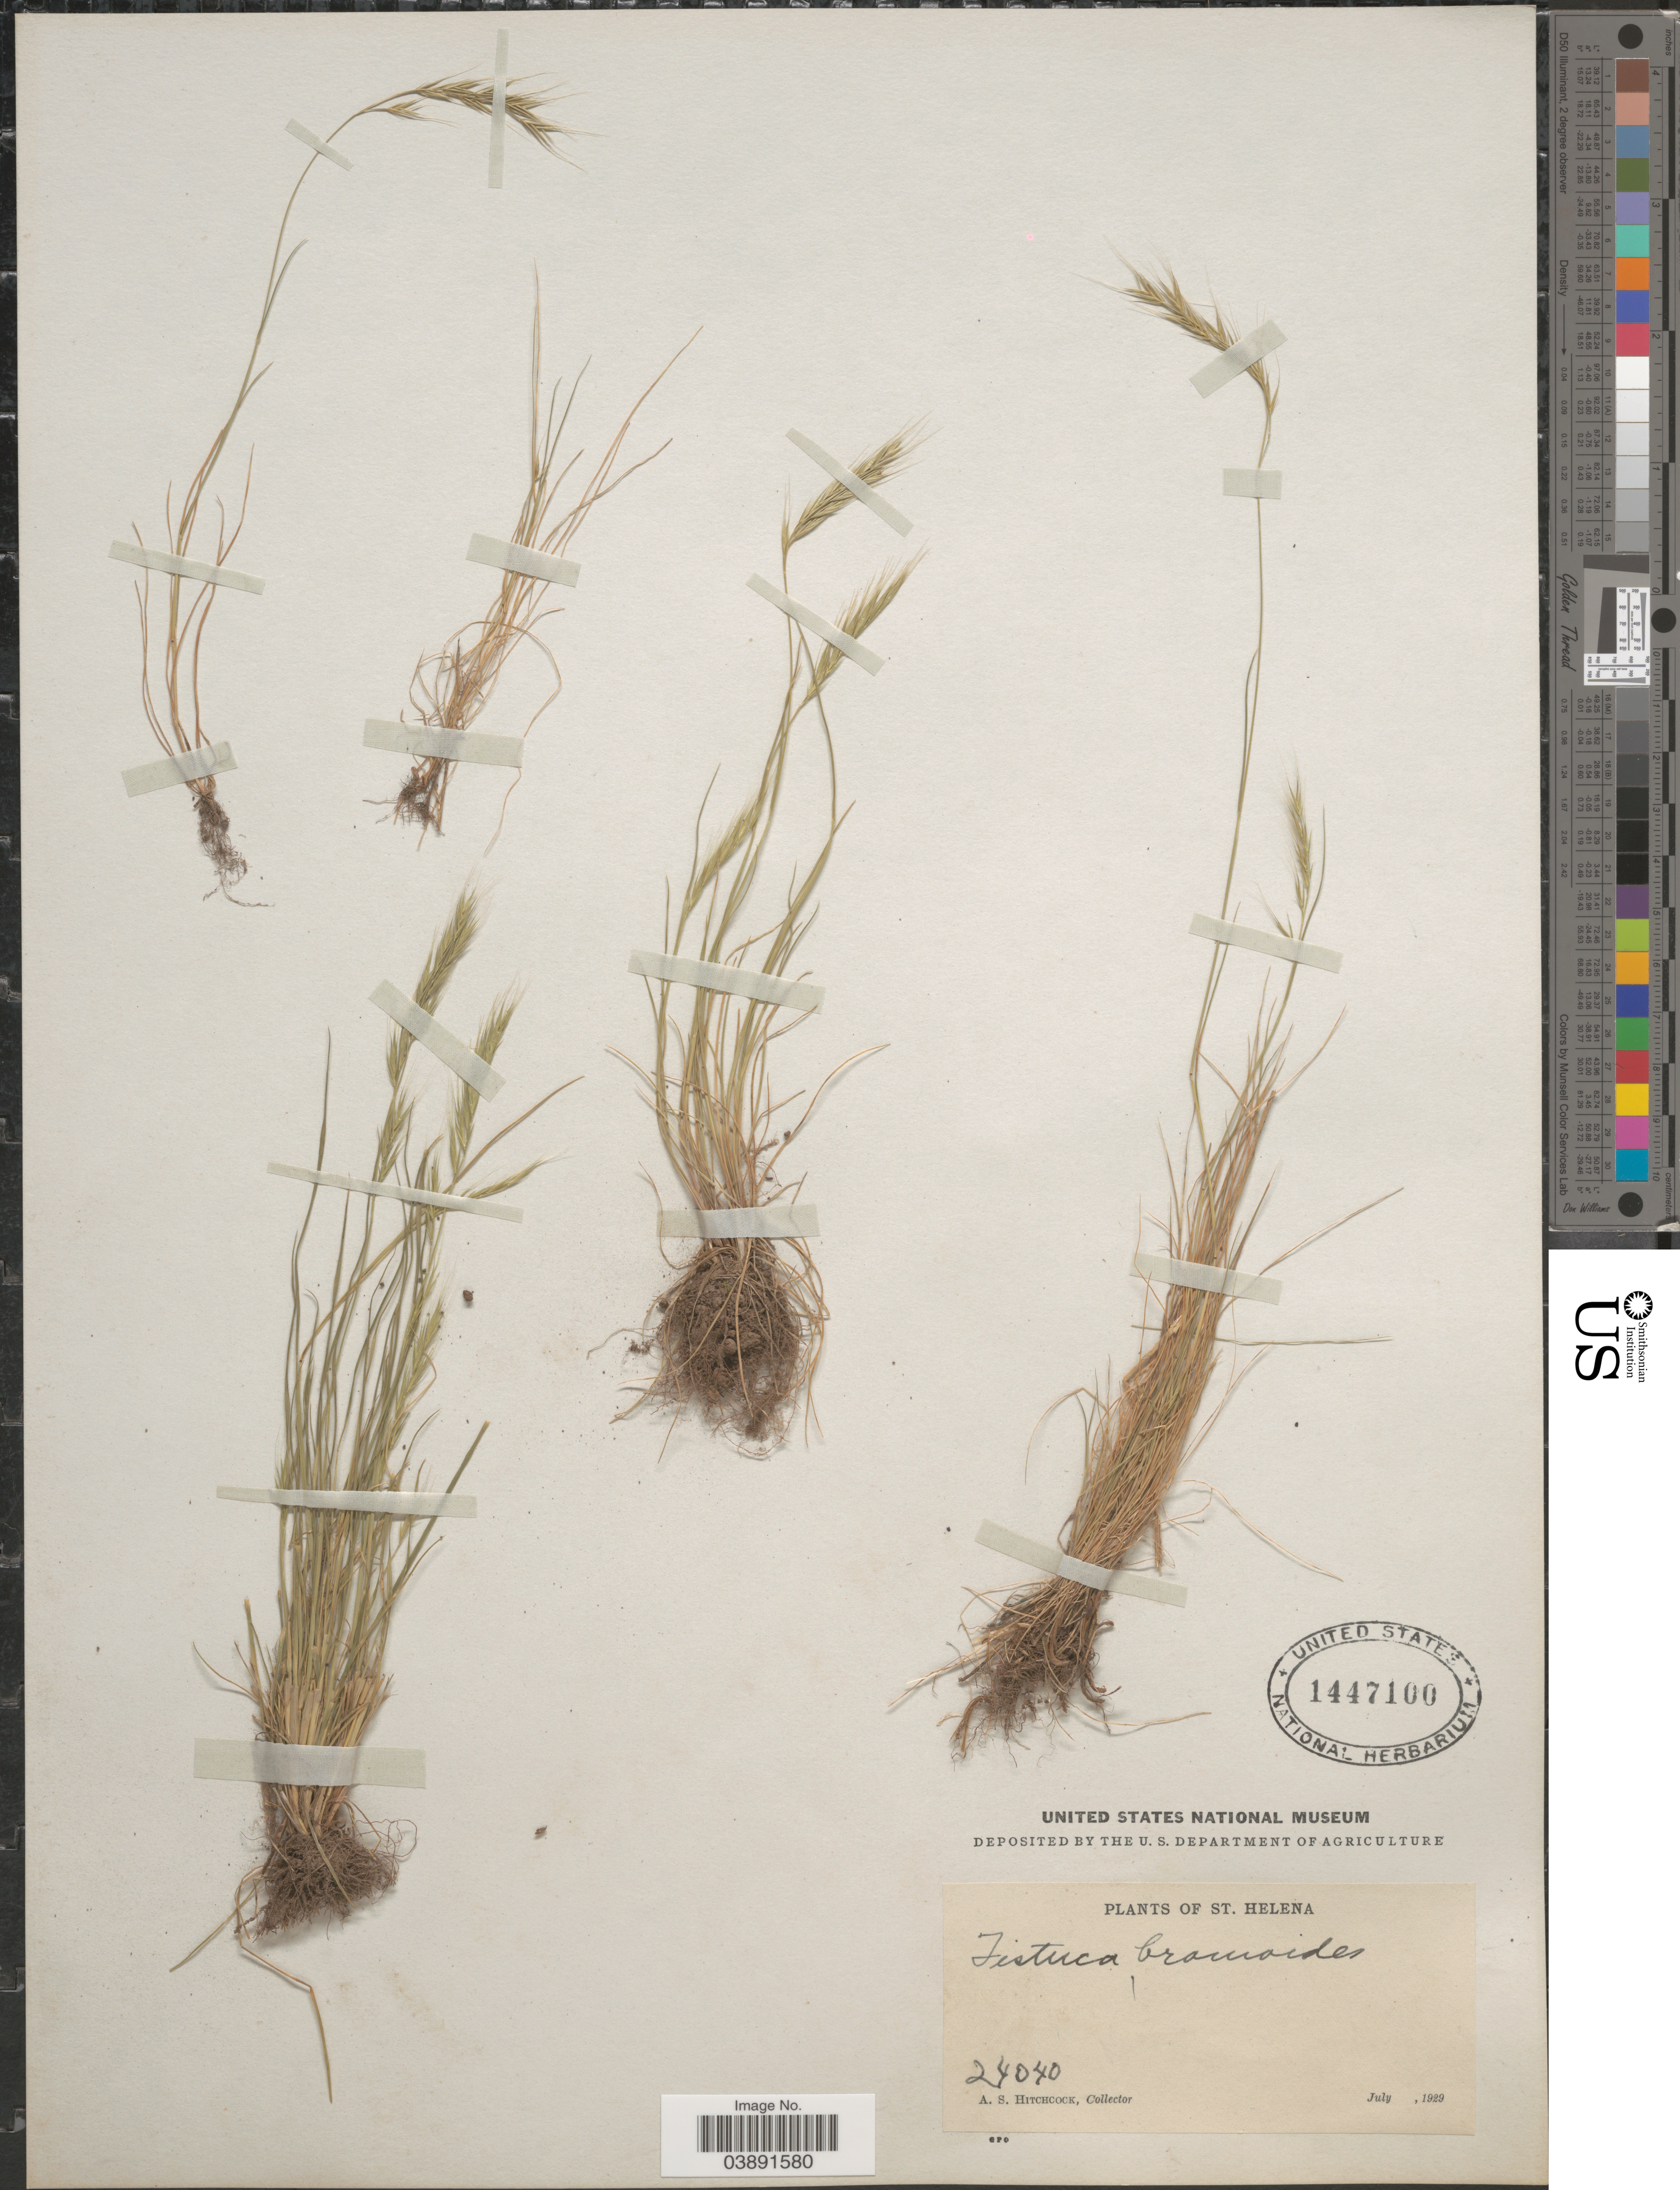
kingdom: Plantae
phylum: Tracheophyta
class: Liliopsida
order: Poales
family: Poaceae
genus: Festuca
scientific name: Festuca bromoides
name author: L.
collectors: A. S. Hitchcock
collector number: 24040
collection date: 1929-07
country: St. Helena Islands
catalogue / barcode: US 1447100